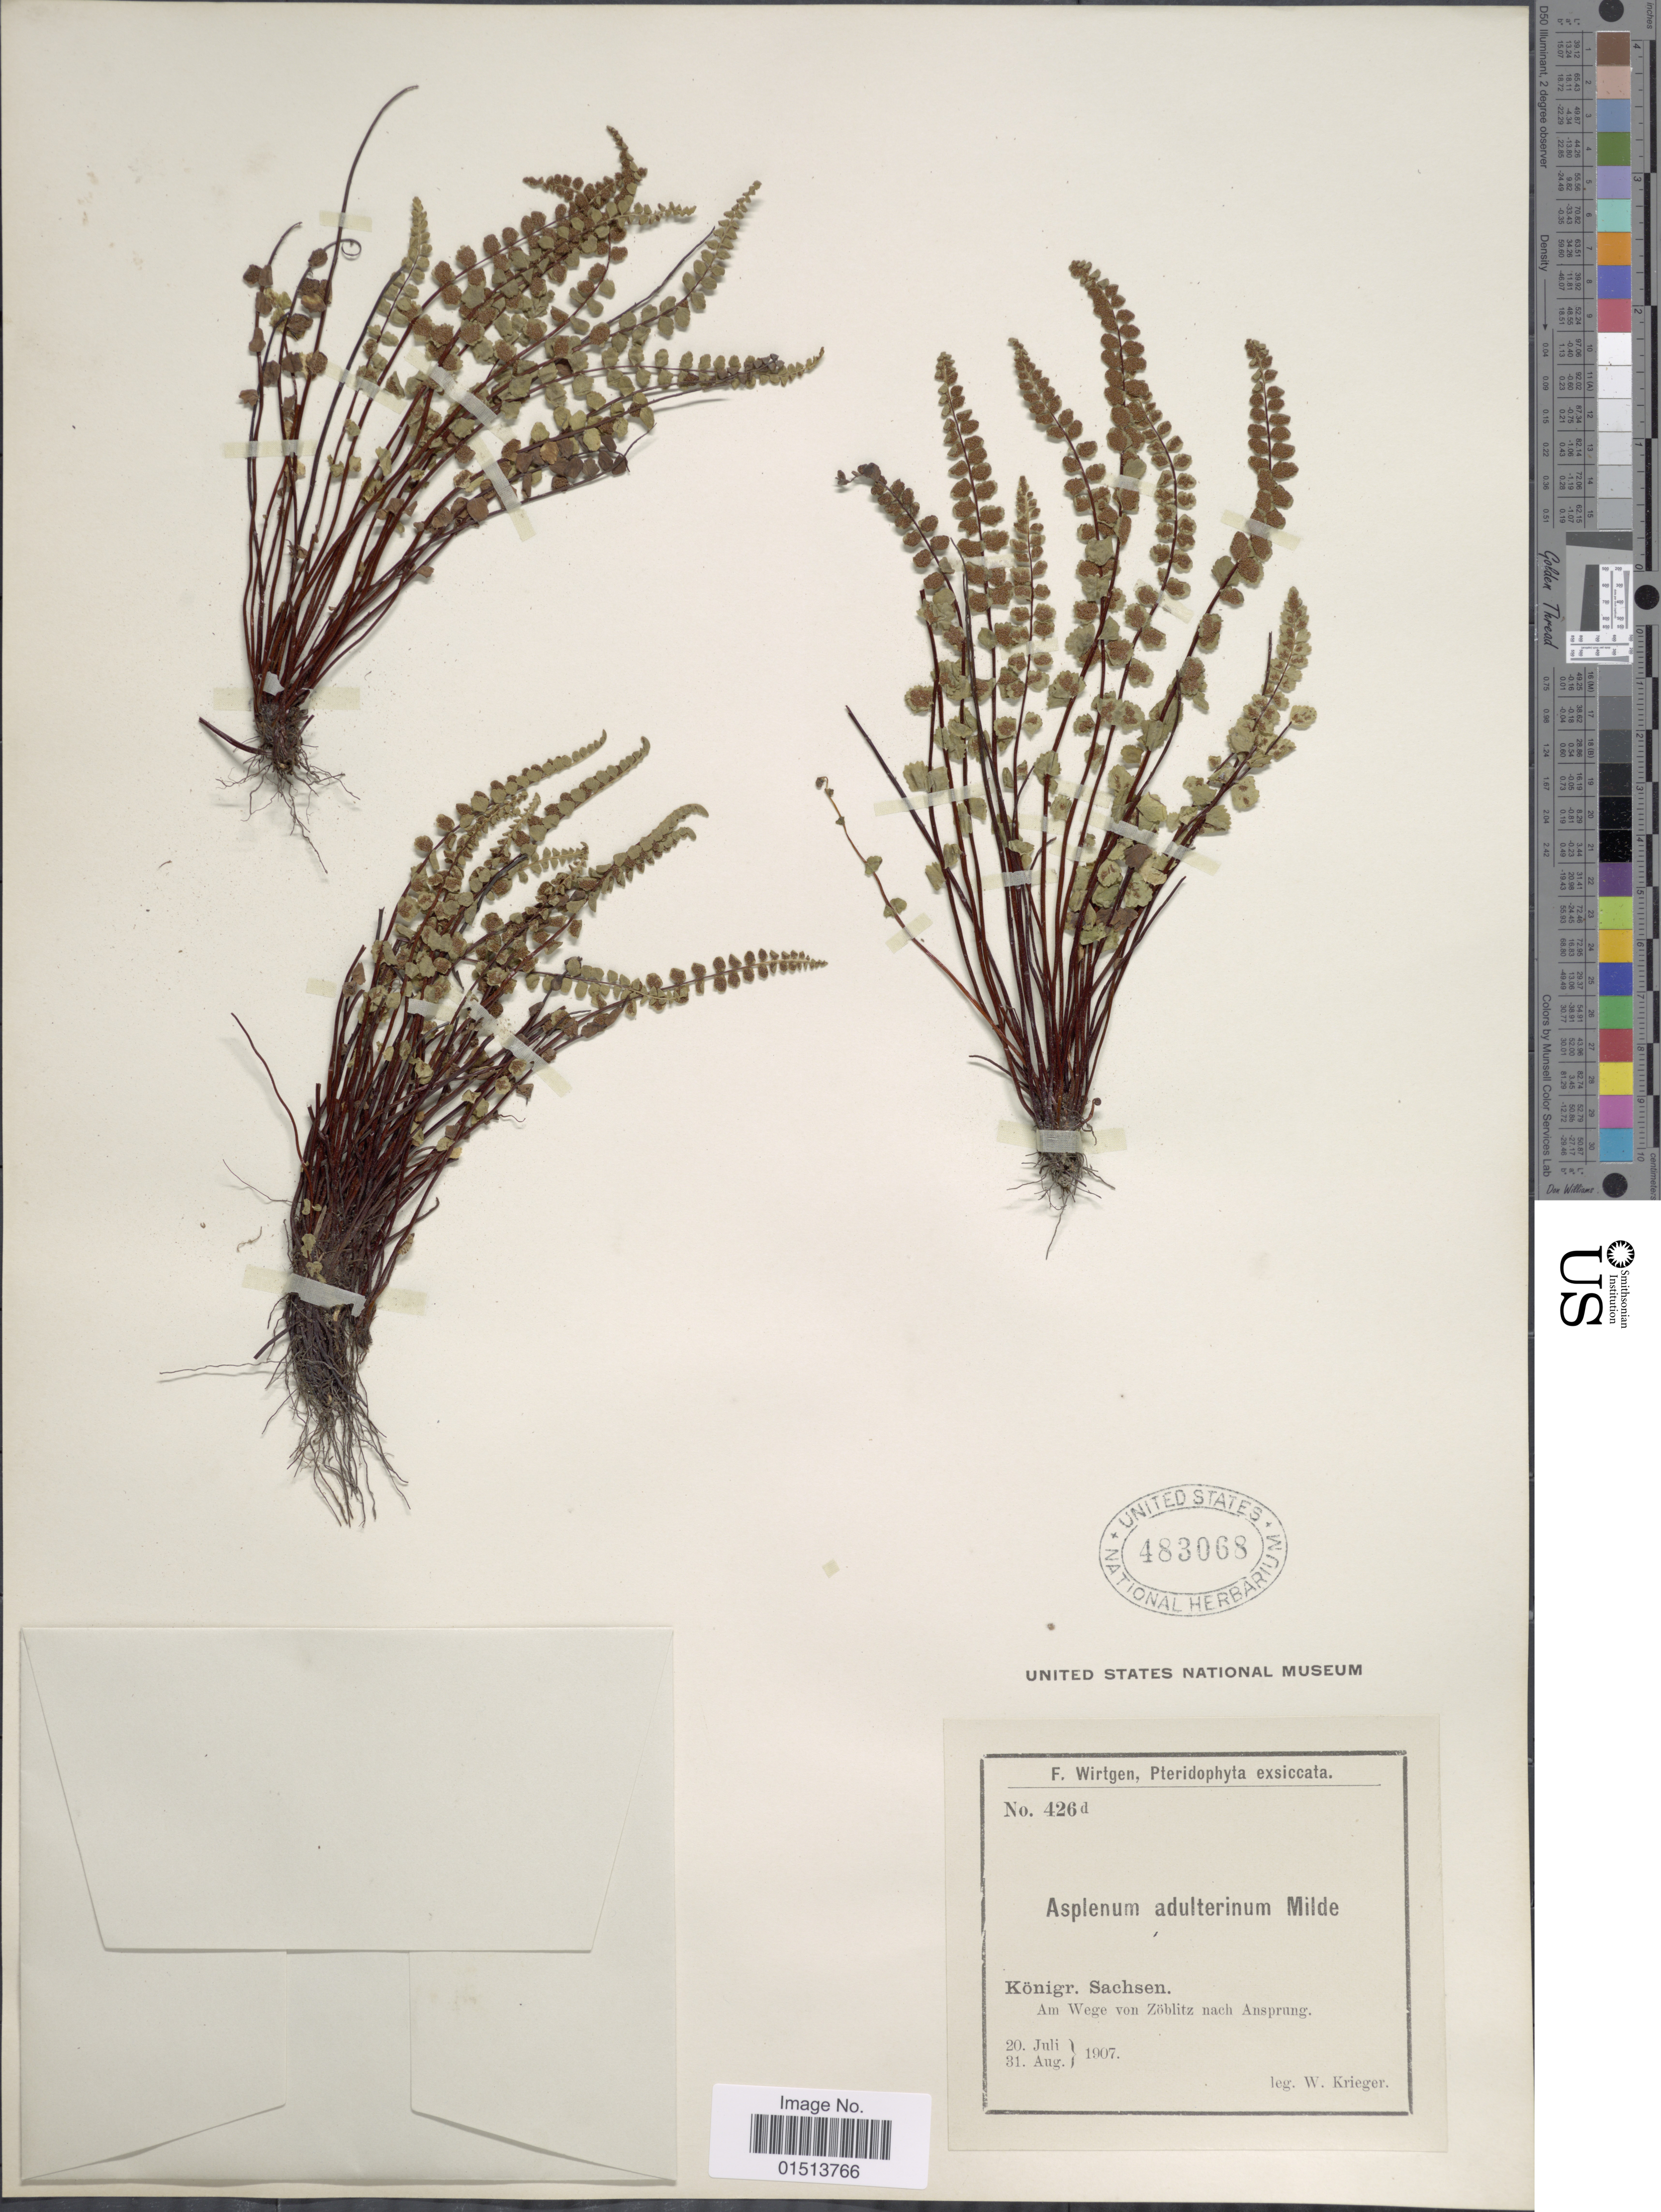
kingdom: Plantae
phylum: Tracheophyta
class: Polypodiopsida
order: Polypodiales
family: Aspleniaceae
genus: Asplenium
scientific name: Asplenium adulterinum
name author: Milde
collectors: W. Krieger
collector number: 426d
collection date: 1907-07-20/1907-08-31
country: Germany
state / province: Sachsen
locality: Königr, am Wege von Zöblitz nach Ansprung.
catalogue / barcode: US 483068